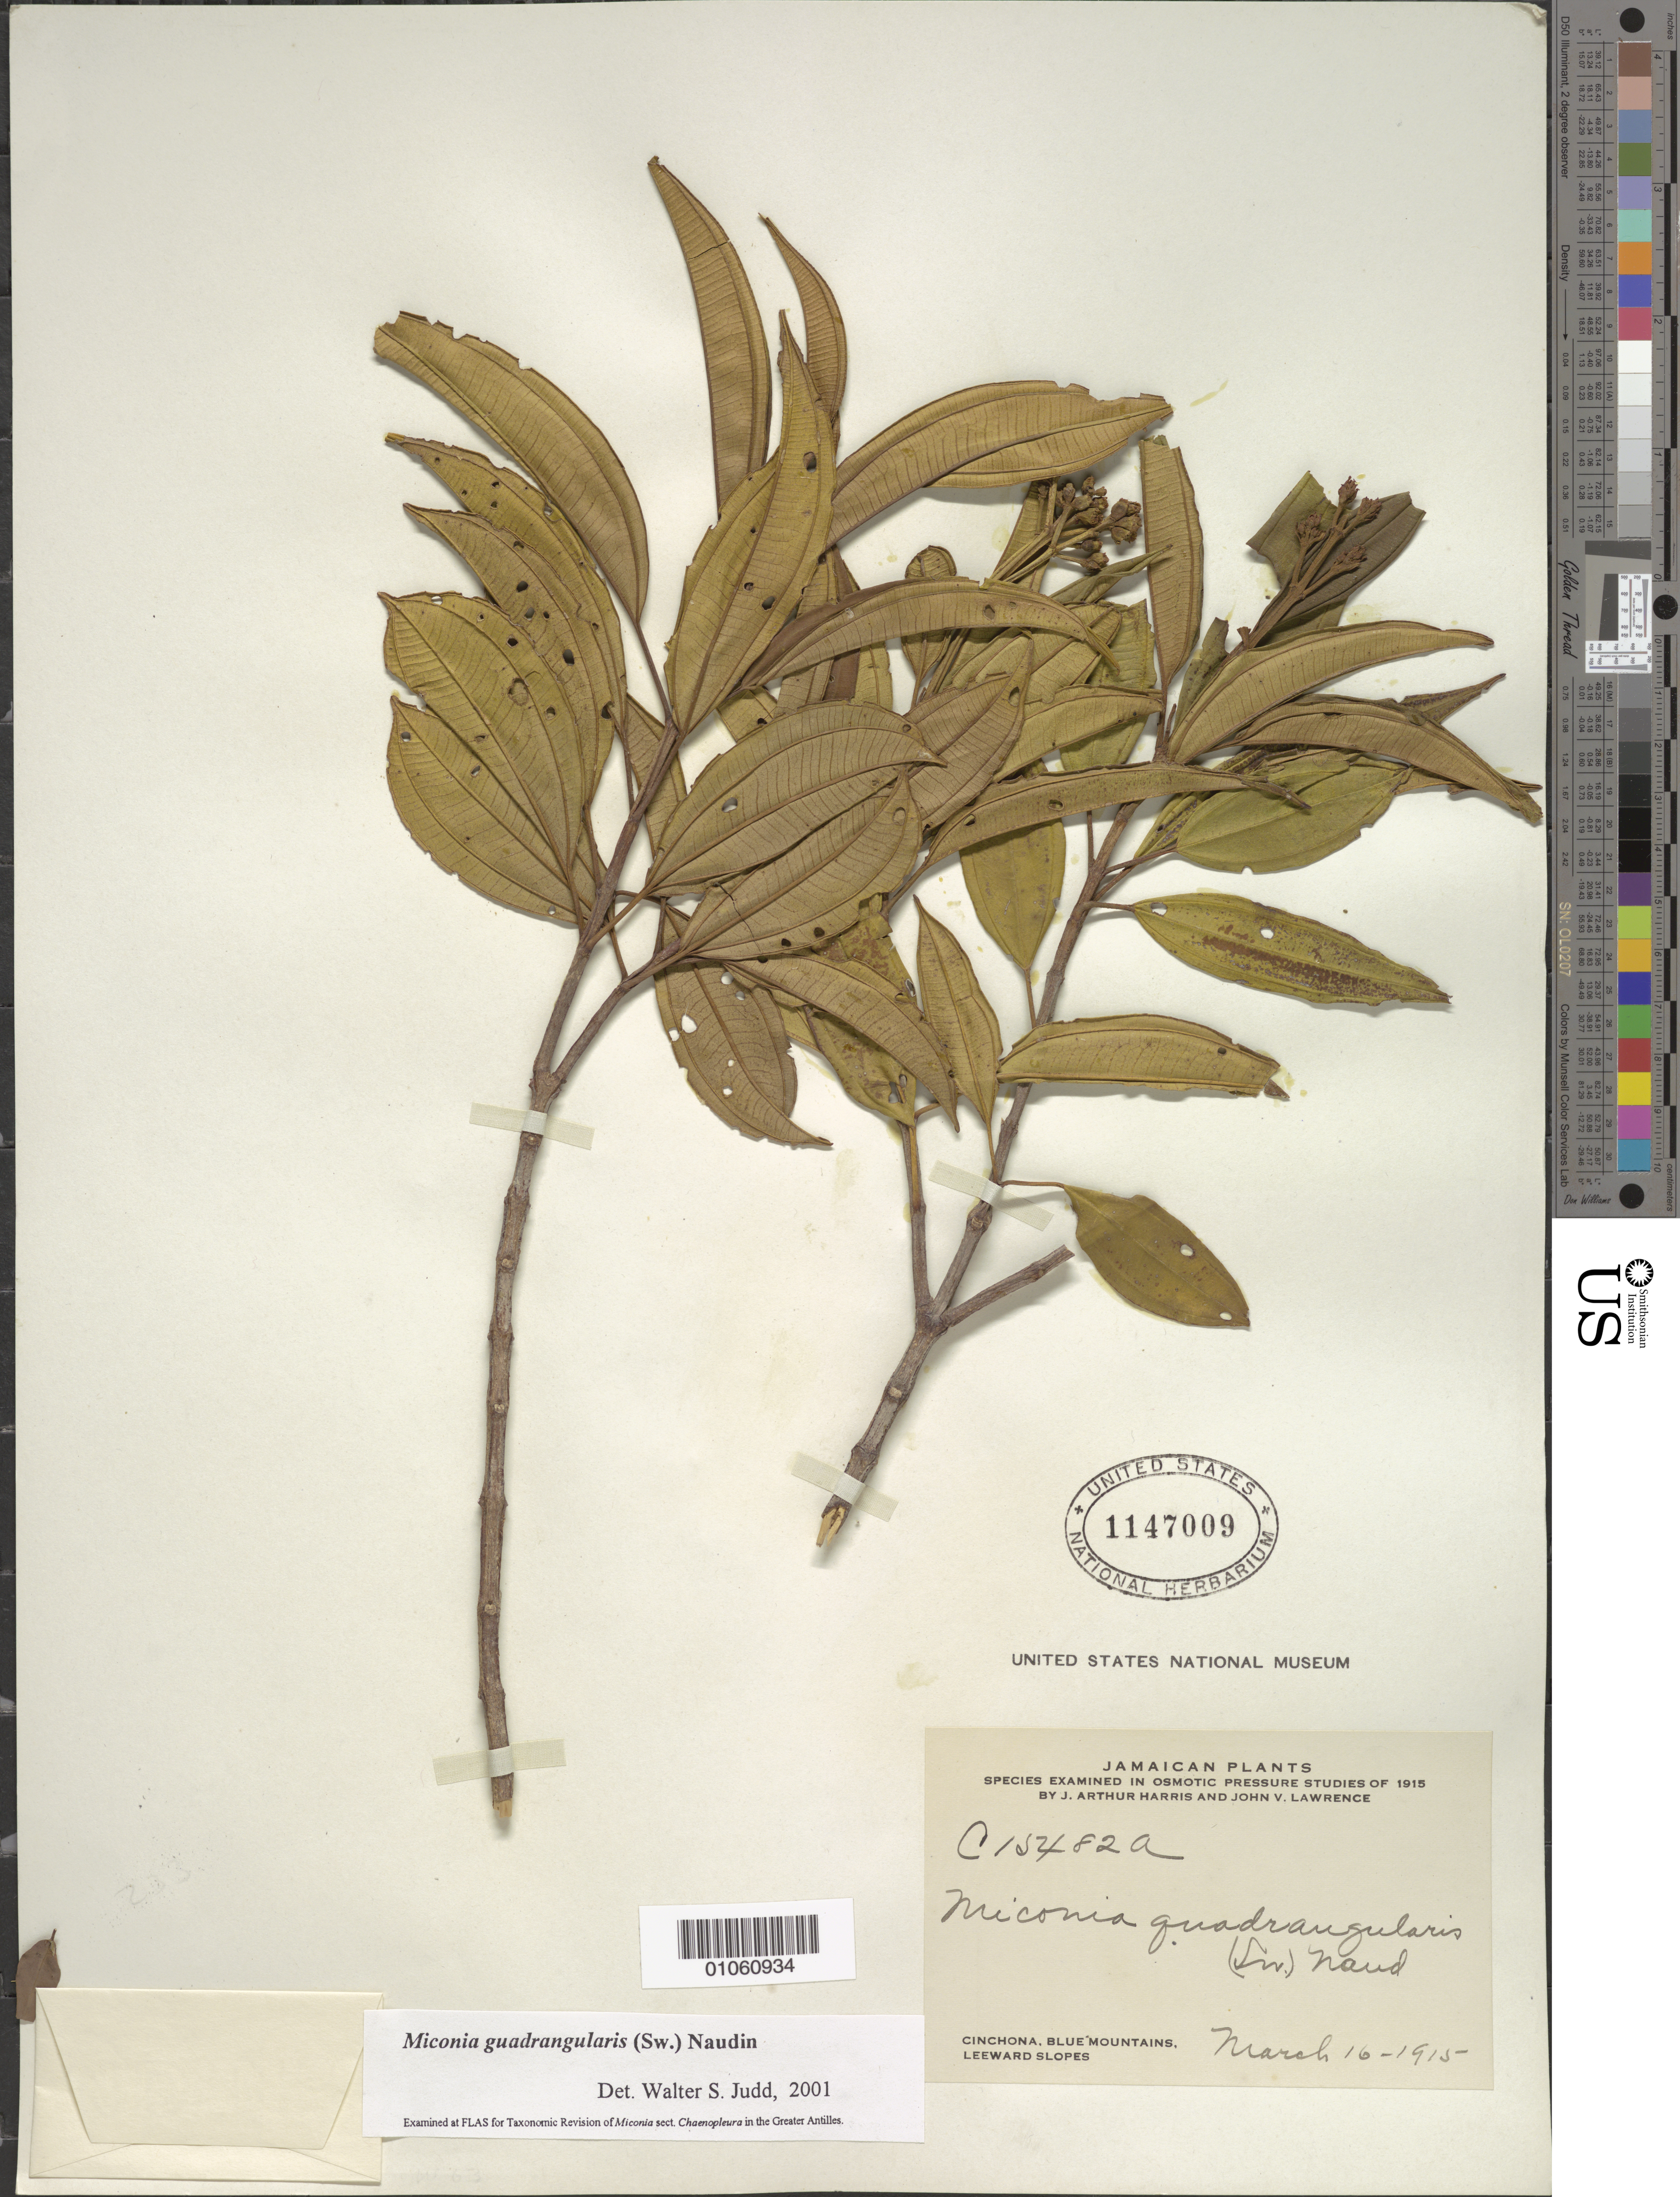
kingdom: Plantae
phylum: Tracheophyta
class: Magnoliopsida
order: Myrtales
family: Melastomataceae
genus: Miconia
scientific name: Miconia quadrangularis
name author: (Sw.) Naudin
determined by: Judd, Walter S.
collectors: J. A. Harris & J. Lawrence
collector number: C 15482A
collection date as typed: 16 Mar 1915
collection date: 1915-03-16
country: Jamaica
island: Jamaica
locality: Cinchona, Blue Mountains, leeward slopes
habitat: Leeward slopes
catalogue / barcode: US 1147009